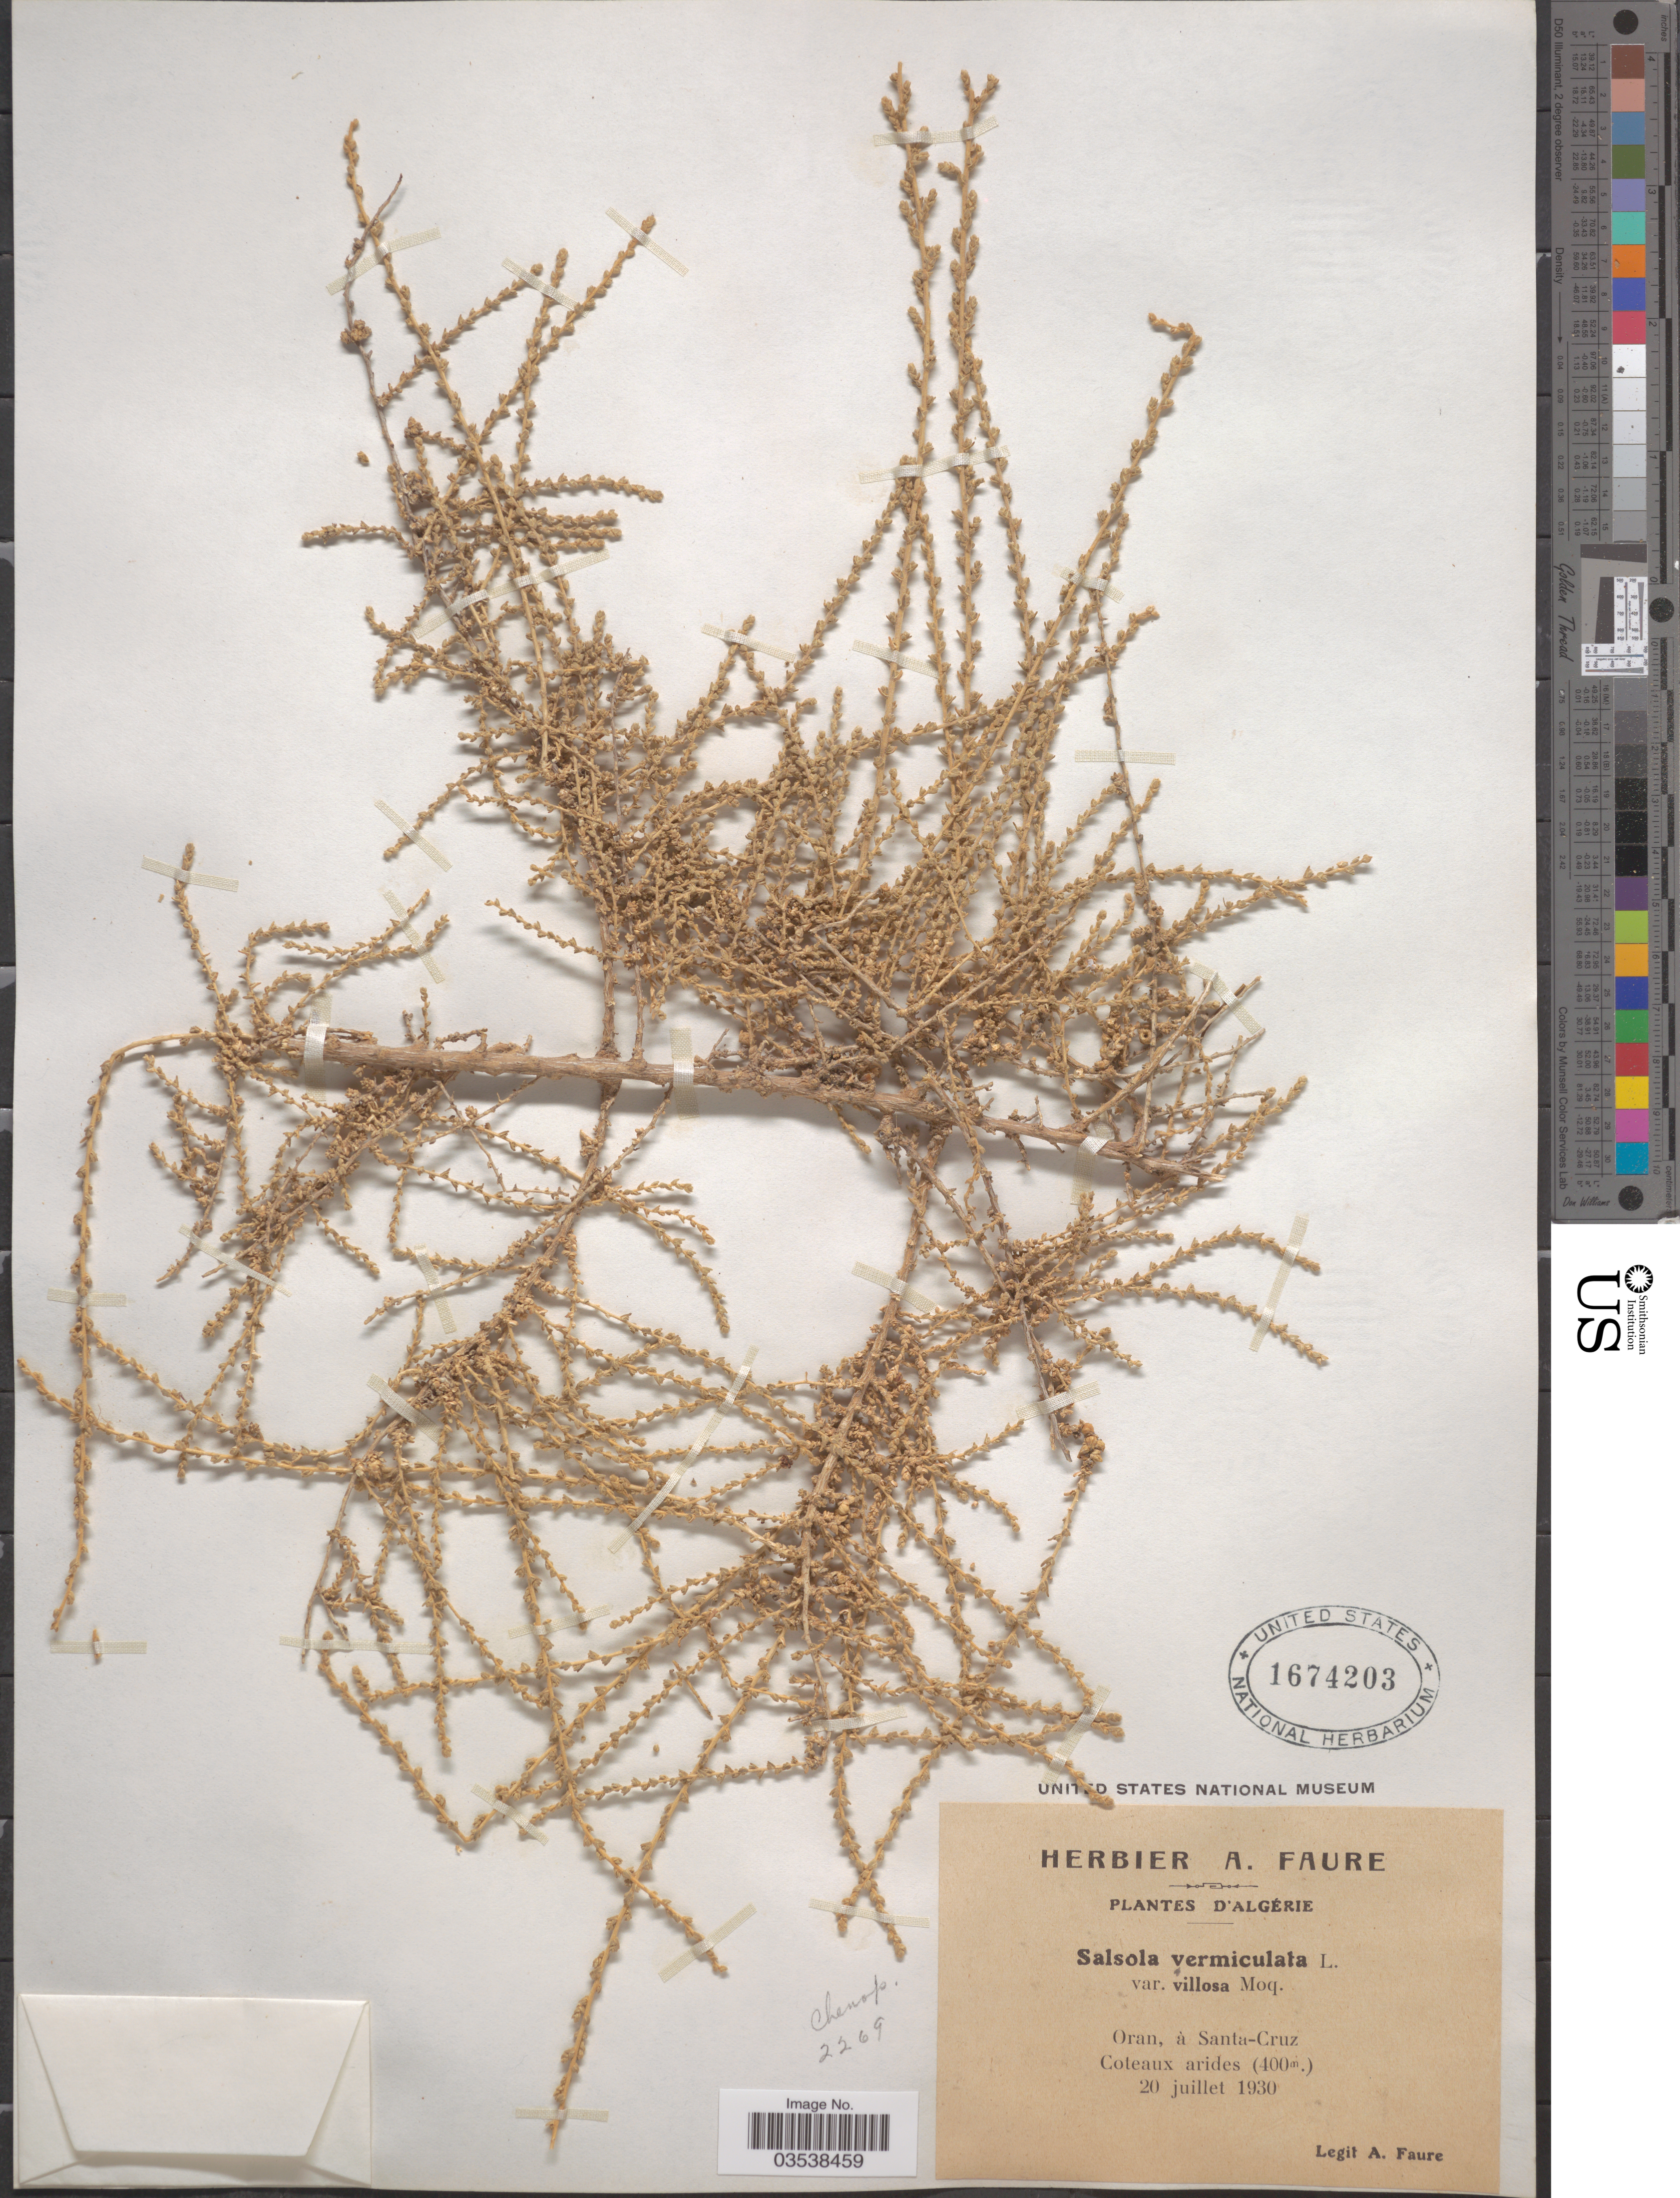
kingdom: Plantae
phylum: Tracheophyta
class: Magnoliopsida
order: Caryophyllales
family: Amaranthaceae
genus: Caroxylon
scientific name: Caroxylon villosum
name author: (Schult.) Akhani & Roalson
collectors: A. Faure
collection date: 1930-07-20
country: Algeria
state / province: Oran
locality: Algérie. Oran, à Santa-Cruz. Coteaux arides.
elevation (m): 400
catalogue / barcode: US 1674203